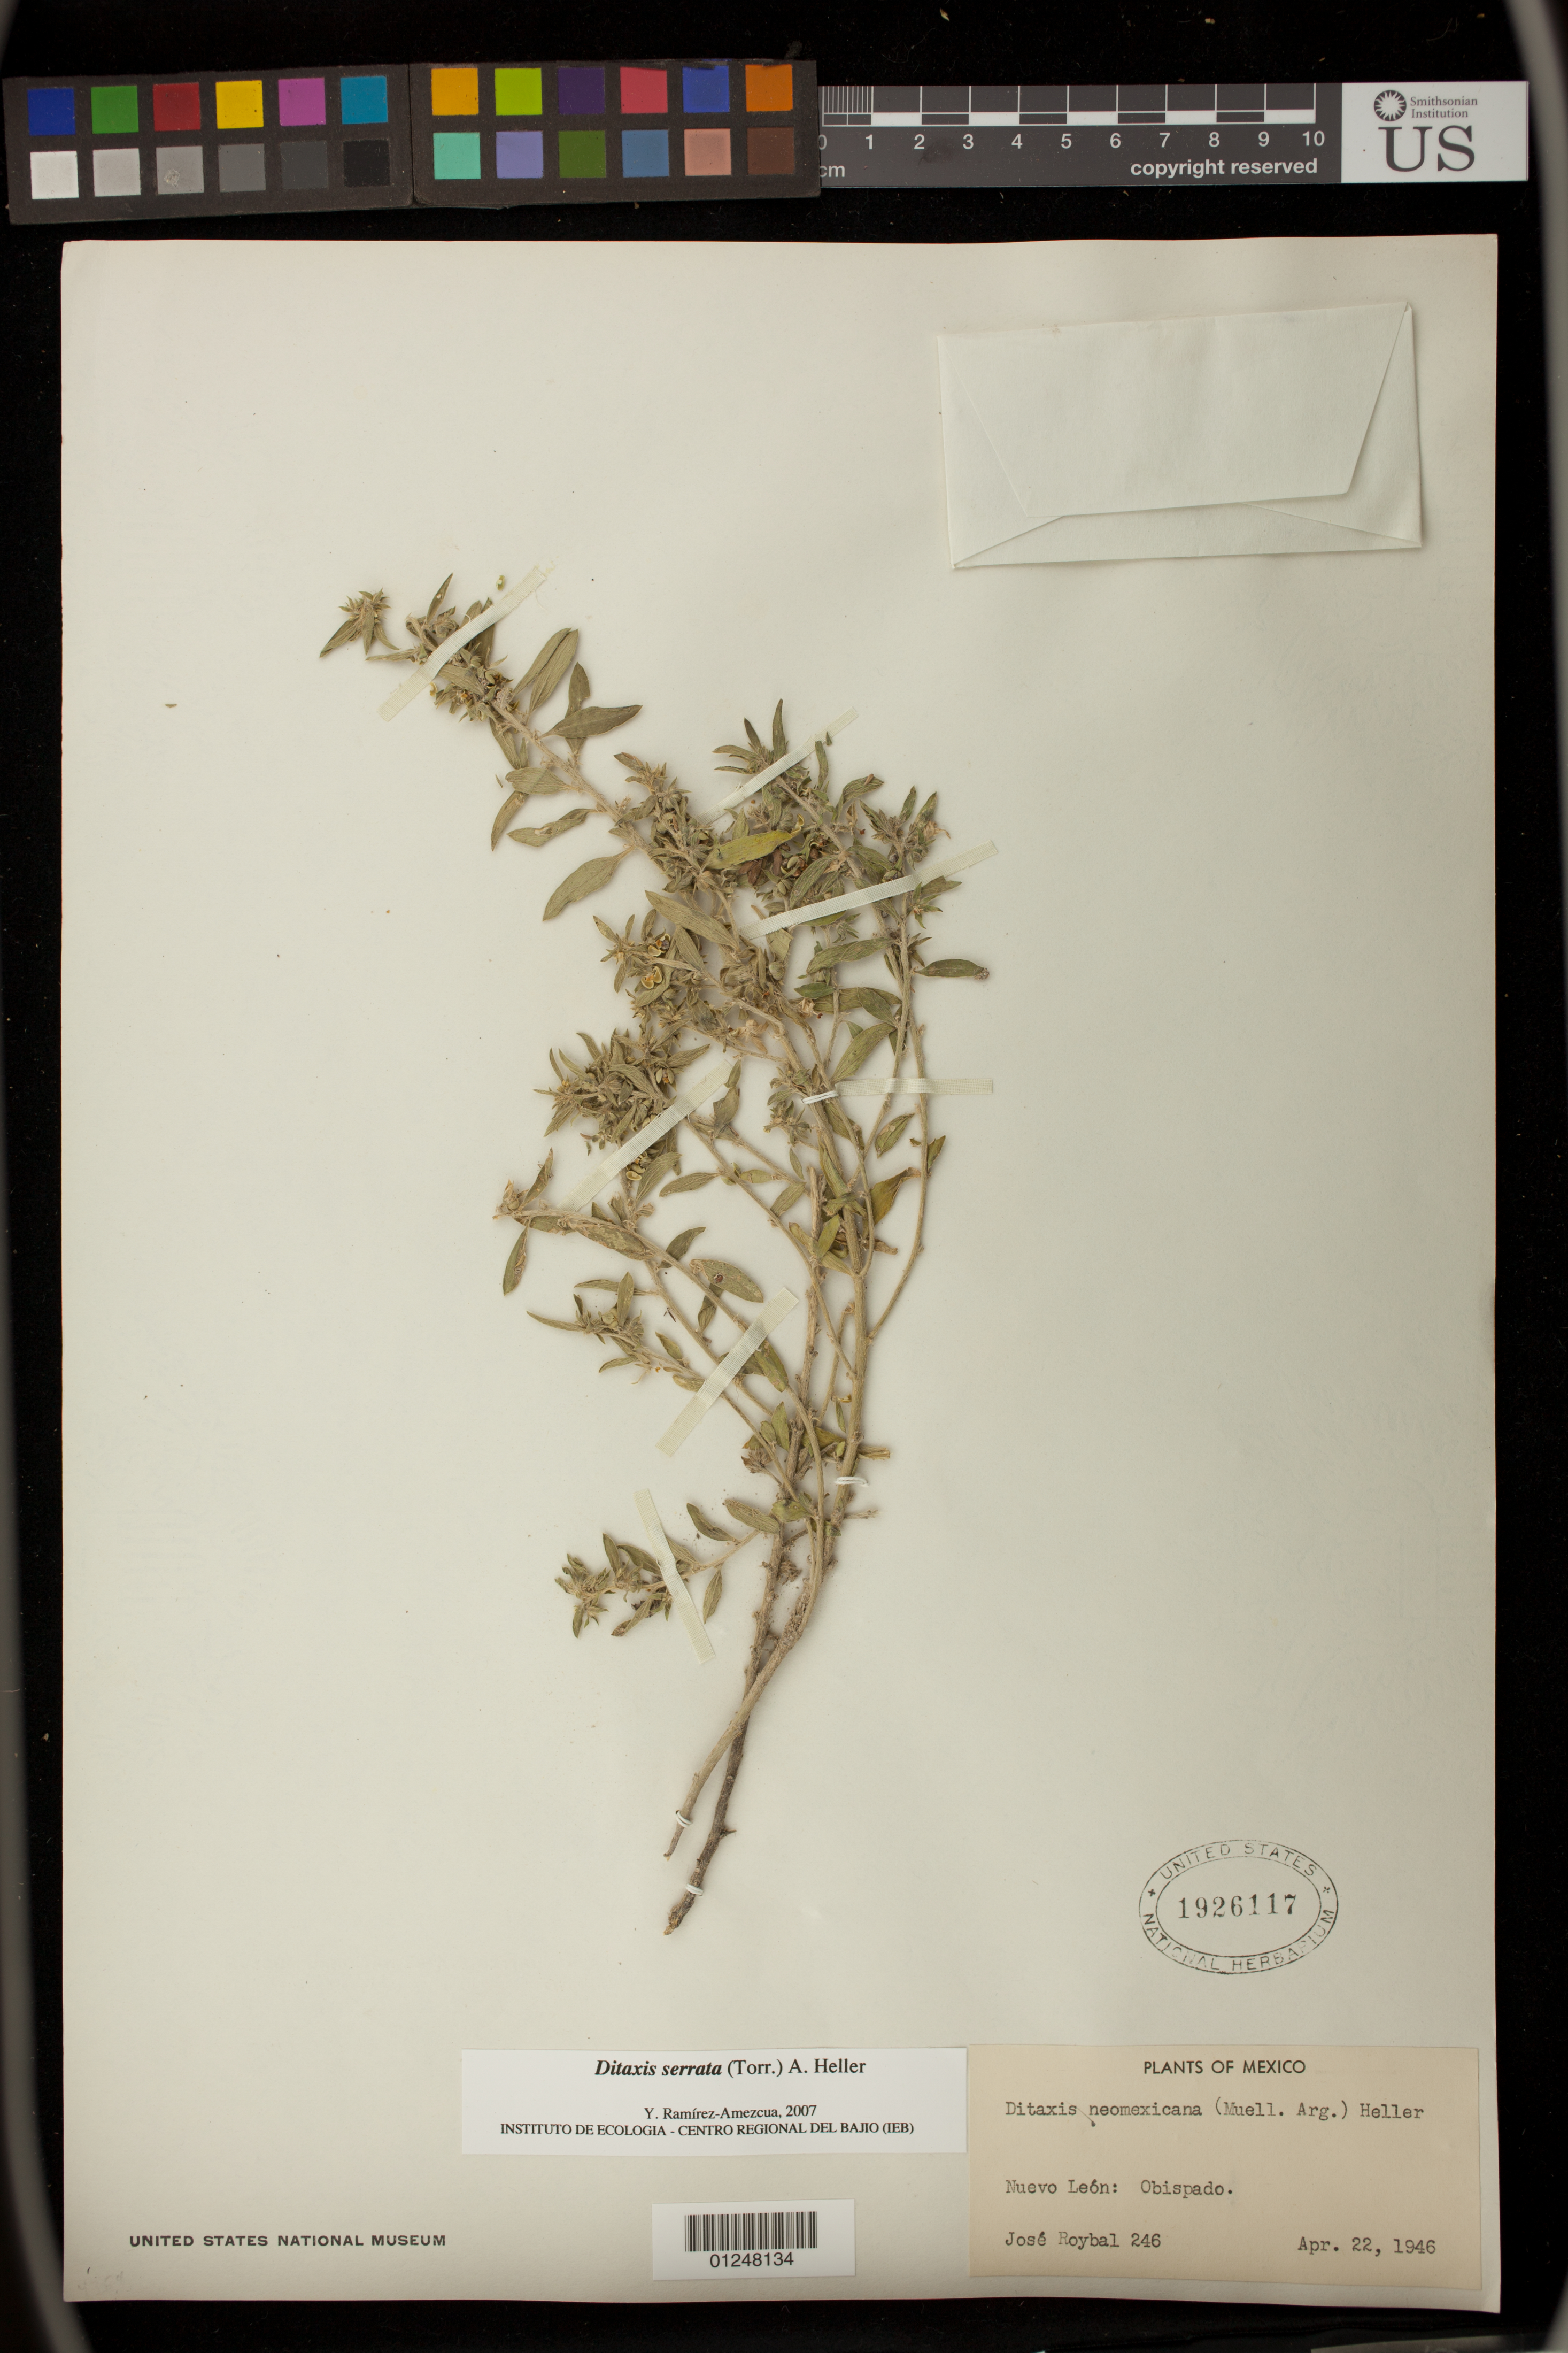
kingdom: Plantae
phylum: Tracheophyta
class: Magnoliopsida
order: Malpighiales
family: Euphorbiaceae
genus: Argythamnia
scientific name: Argythamnia serrata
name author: (Torr.) Müll. Arg.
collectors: J. J. Roybal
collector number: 246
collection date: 1946-04-22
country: Mexico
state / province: Nuevo Leon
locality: Obispado.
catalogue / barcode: US 1926117